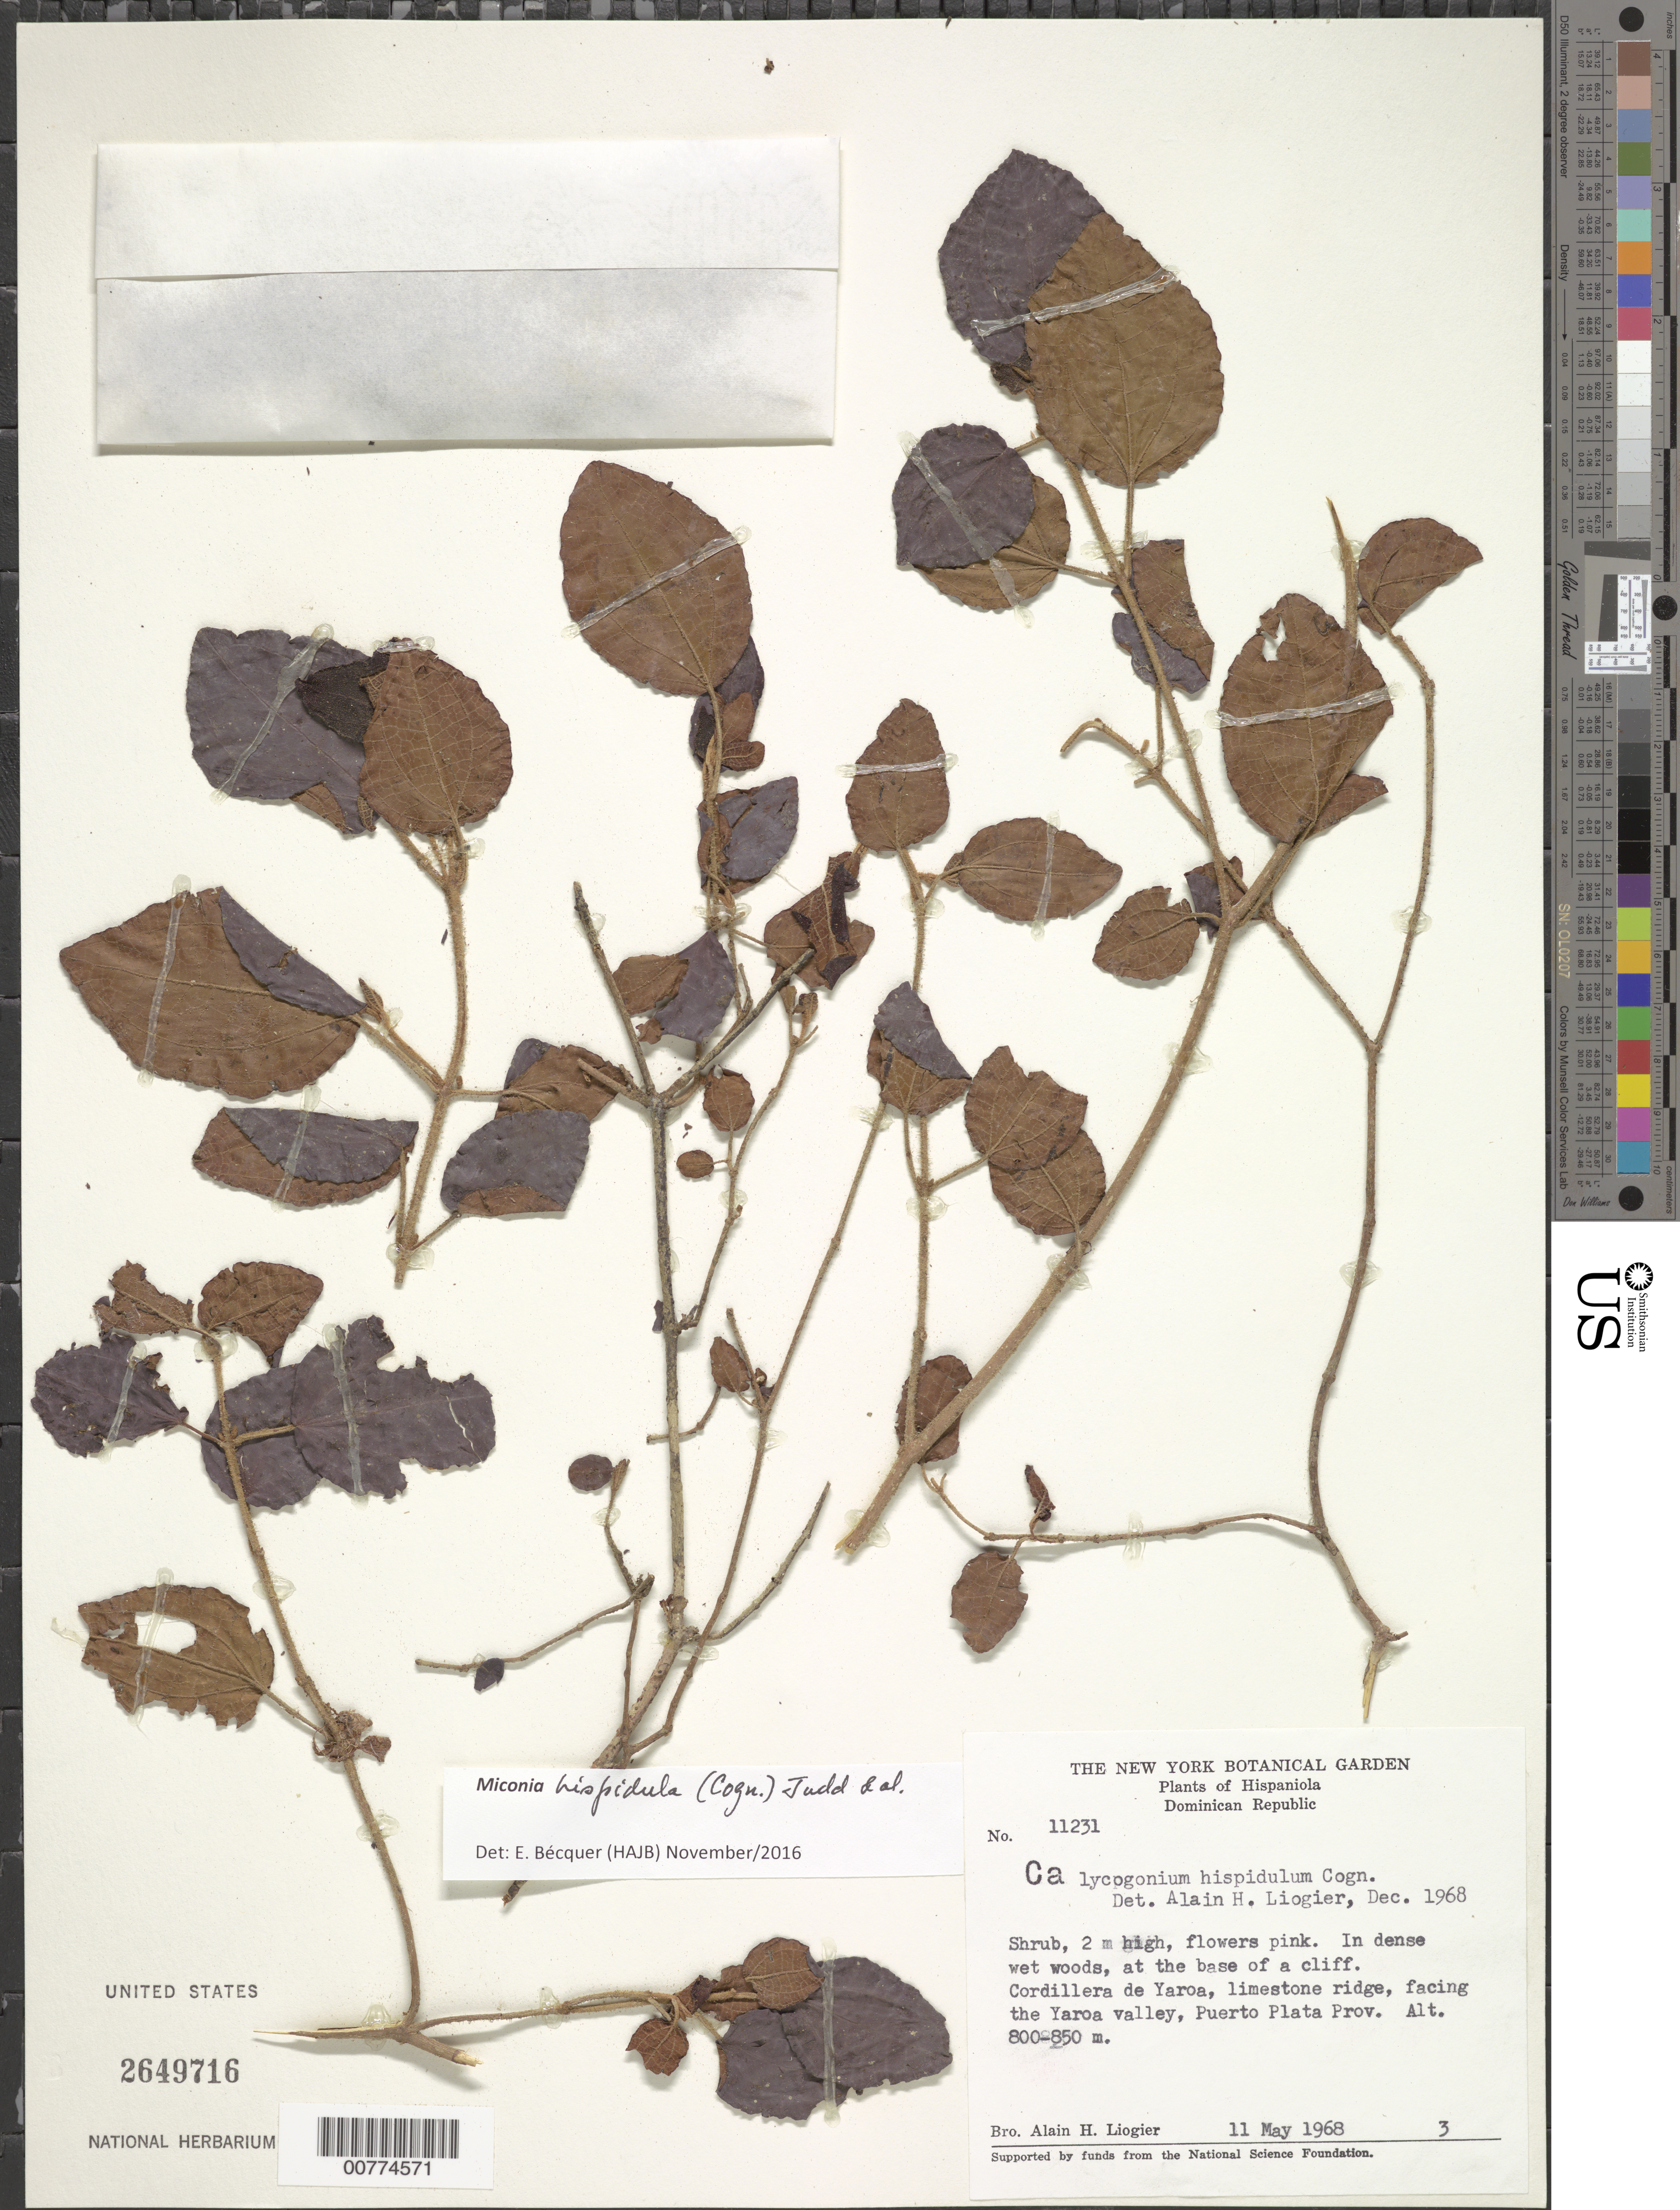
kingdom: Plantae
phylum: Tracheophyta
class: Magnoliopsida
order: Myrtales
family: Melastomataceae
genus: Miconia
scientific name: Miconia hispidula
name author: (Cogn.) Judd et al.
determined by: Bécquer Granados, E. R., (HAJB)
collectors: A. H. Liogier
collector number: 11231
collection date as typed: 11 May 1968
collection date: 1968-05-11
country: Dominican Republic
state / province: Puerto Plata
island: Hispaniola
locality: Facing the Yaroa Valley, Cordillera de Yaroa.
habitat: In dense wet woods, at the base of a cliff, limestone ridge.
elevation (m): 800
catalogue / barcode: US 2649716